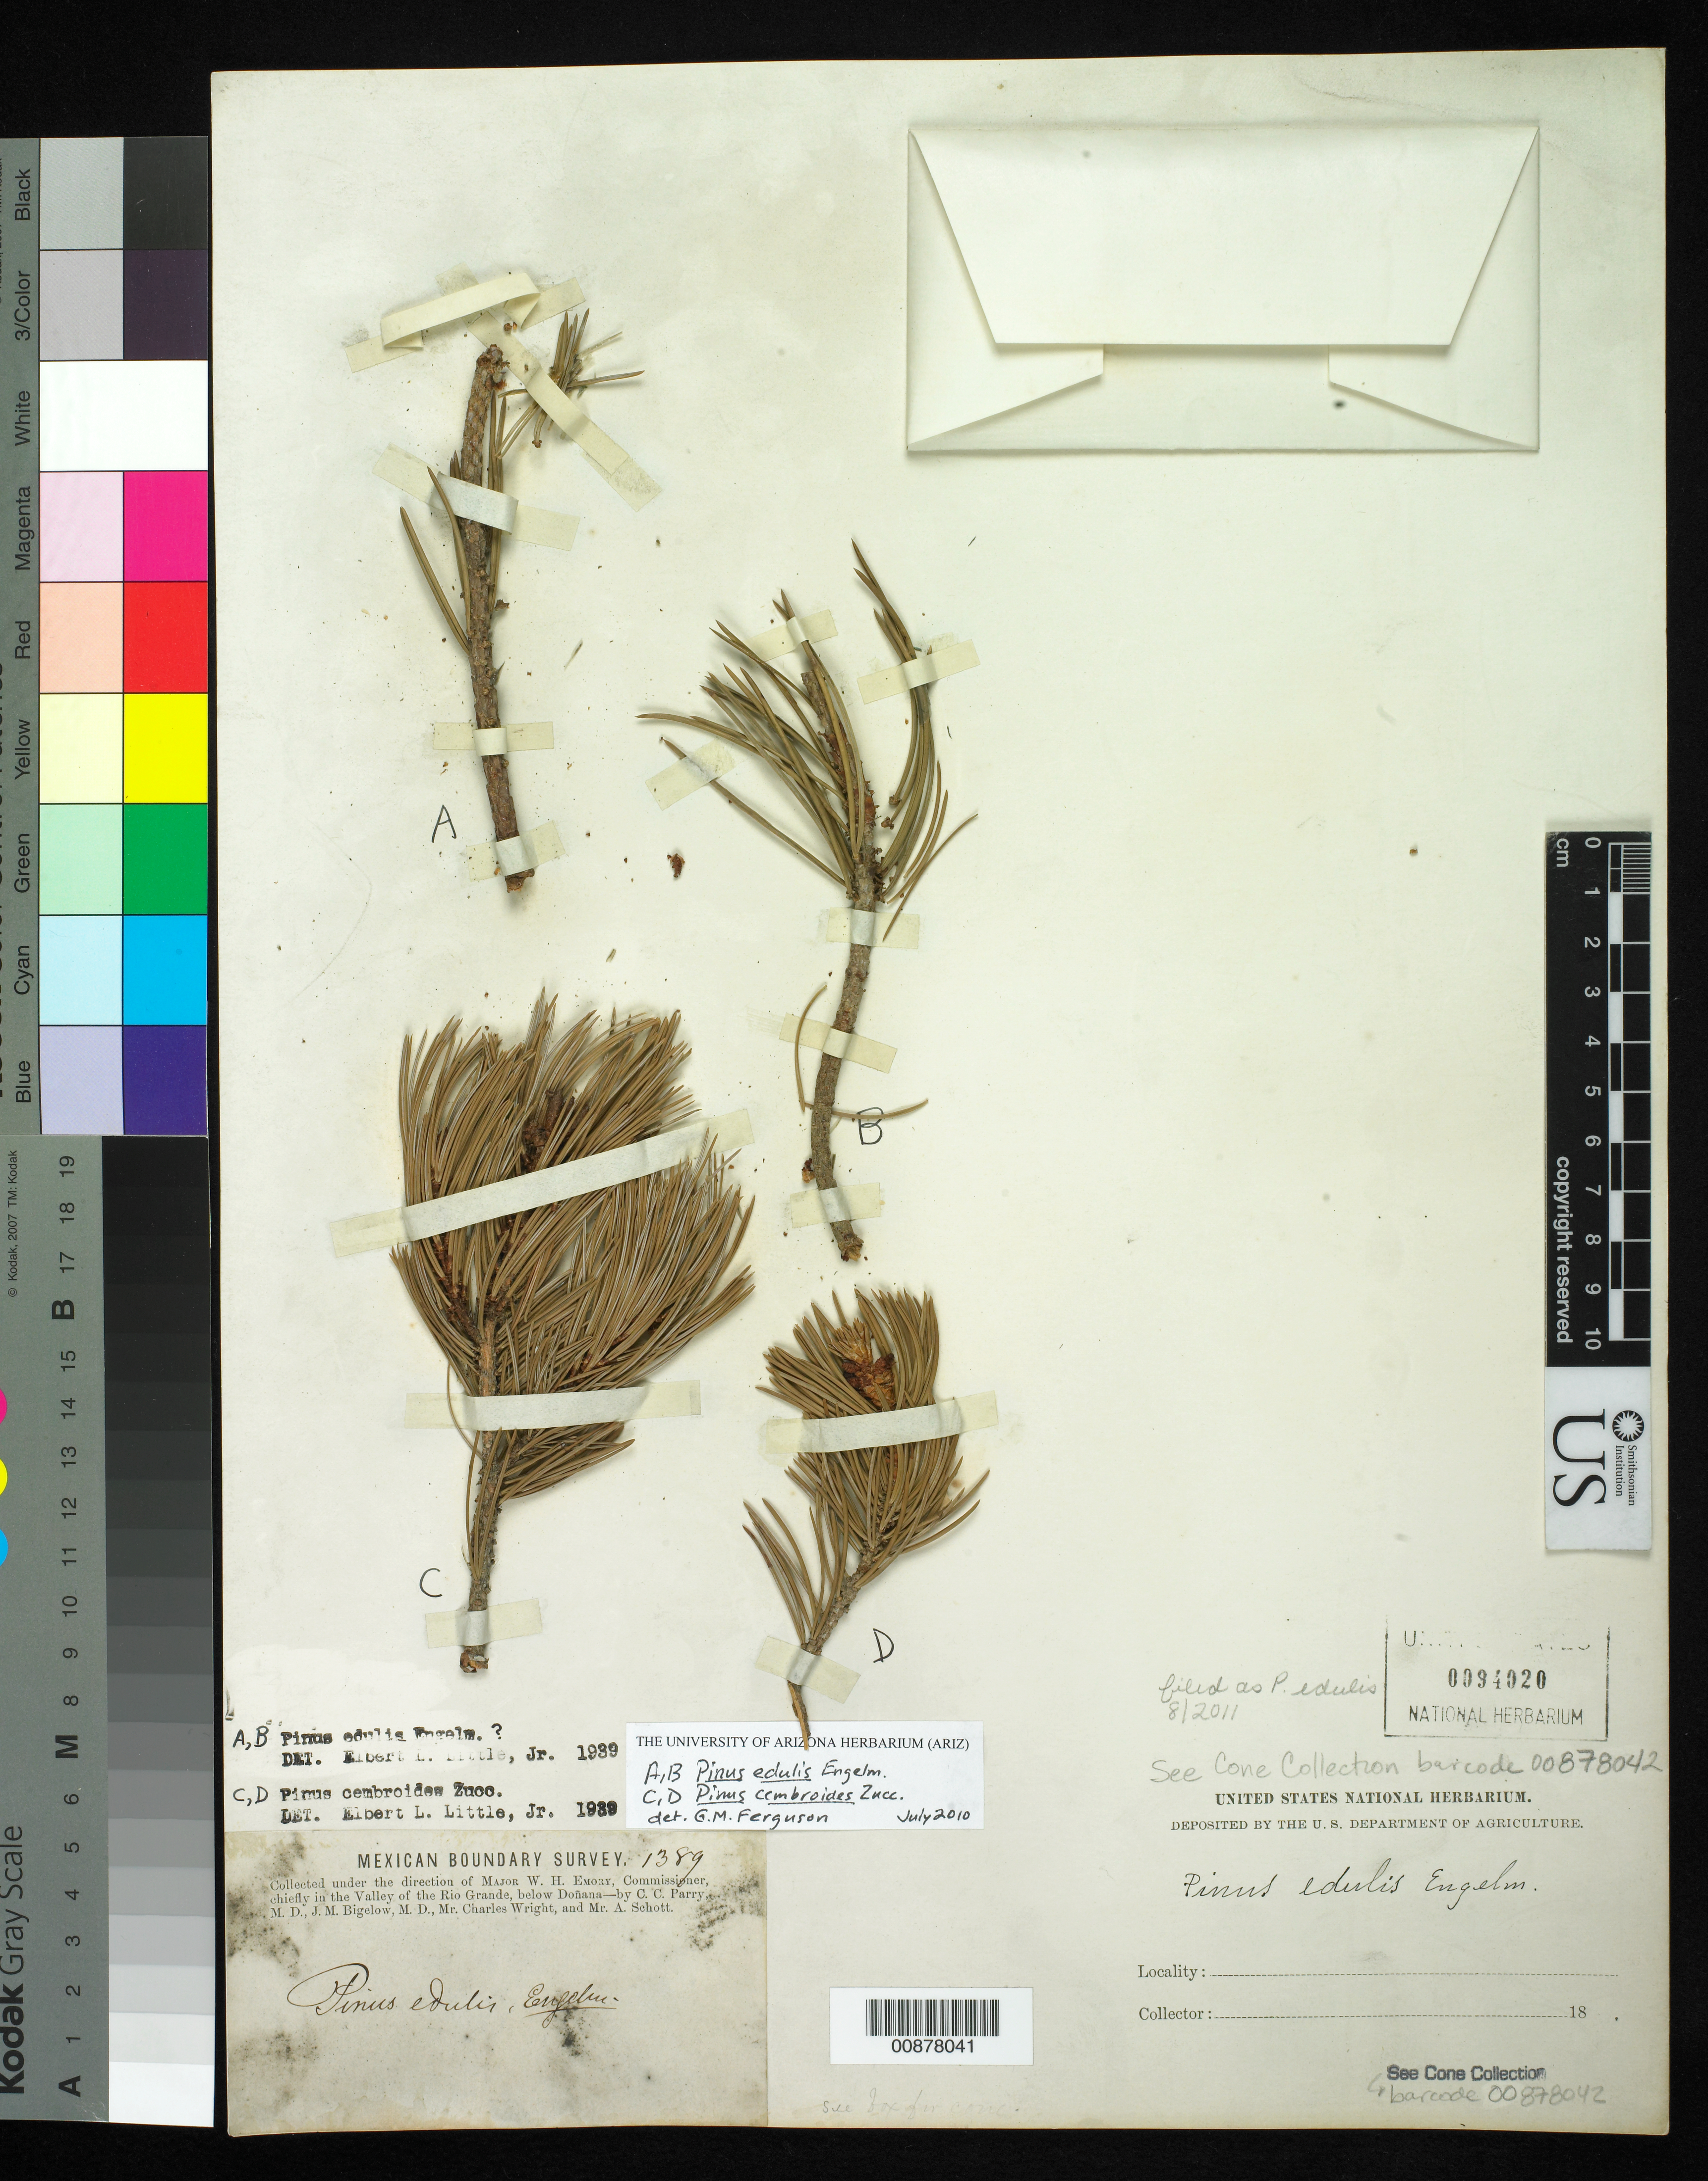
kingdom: Plantae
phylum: Tracheophyta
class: Pinopsida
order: Pinales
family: Pinaceae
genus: Pinus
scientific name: Pinus edulis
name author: Engelm.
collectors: C. C. Parry, J. M. Bigelow, C. Wright & A. C. V. Schott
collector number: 1389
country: United States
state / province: New Mexico / Texas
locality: Valley of the Rio Grande, below Doñana.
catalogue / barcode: US 94020